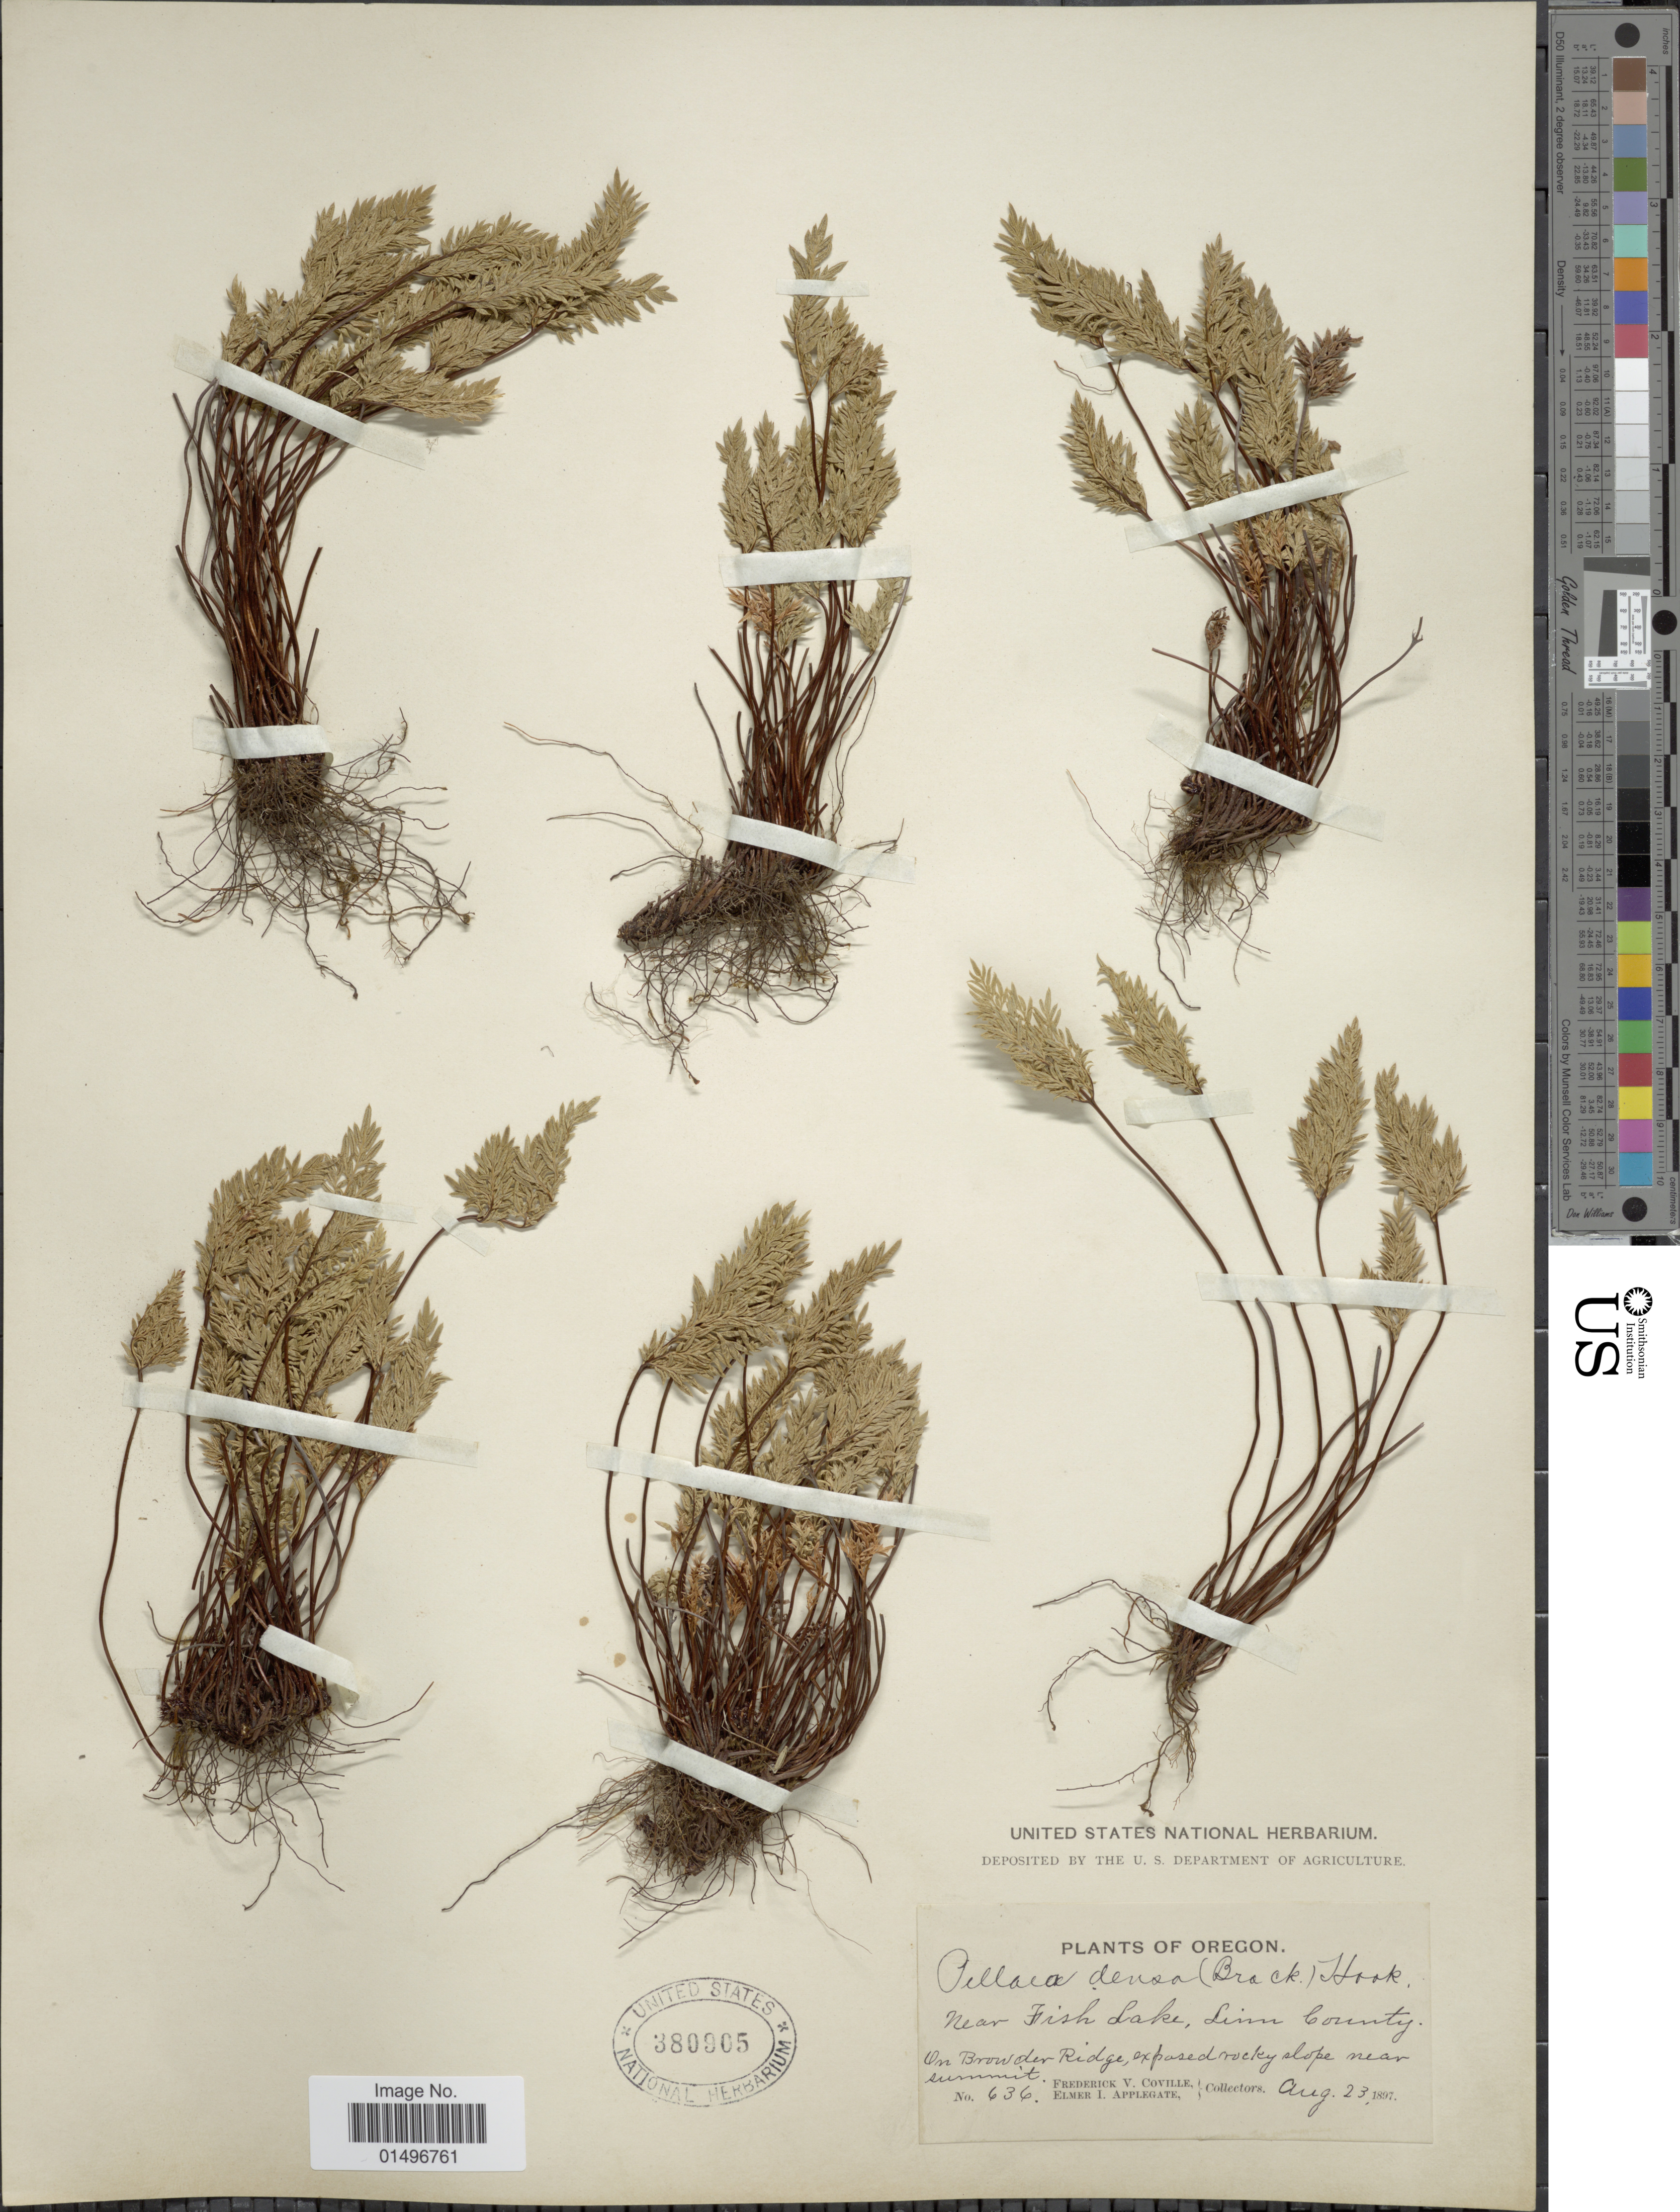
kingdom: Plantae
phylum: Tracheophyta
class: Polypodiopsida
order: Polypodiales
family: Pteridaceae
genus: Aspidotis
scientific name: Aspidotis densa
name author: (Brack.) Lellinger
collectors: F. V. Coville & E. I. Applegate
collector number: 636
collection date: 1897-08-23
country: United States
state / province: Oregon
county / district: Linn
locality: Oregon, near Fish Lake, Linn County. On Browder Ridge, exposed rocky slope near summit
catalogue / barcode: US 380905